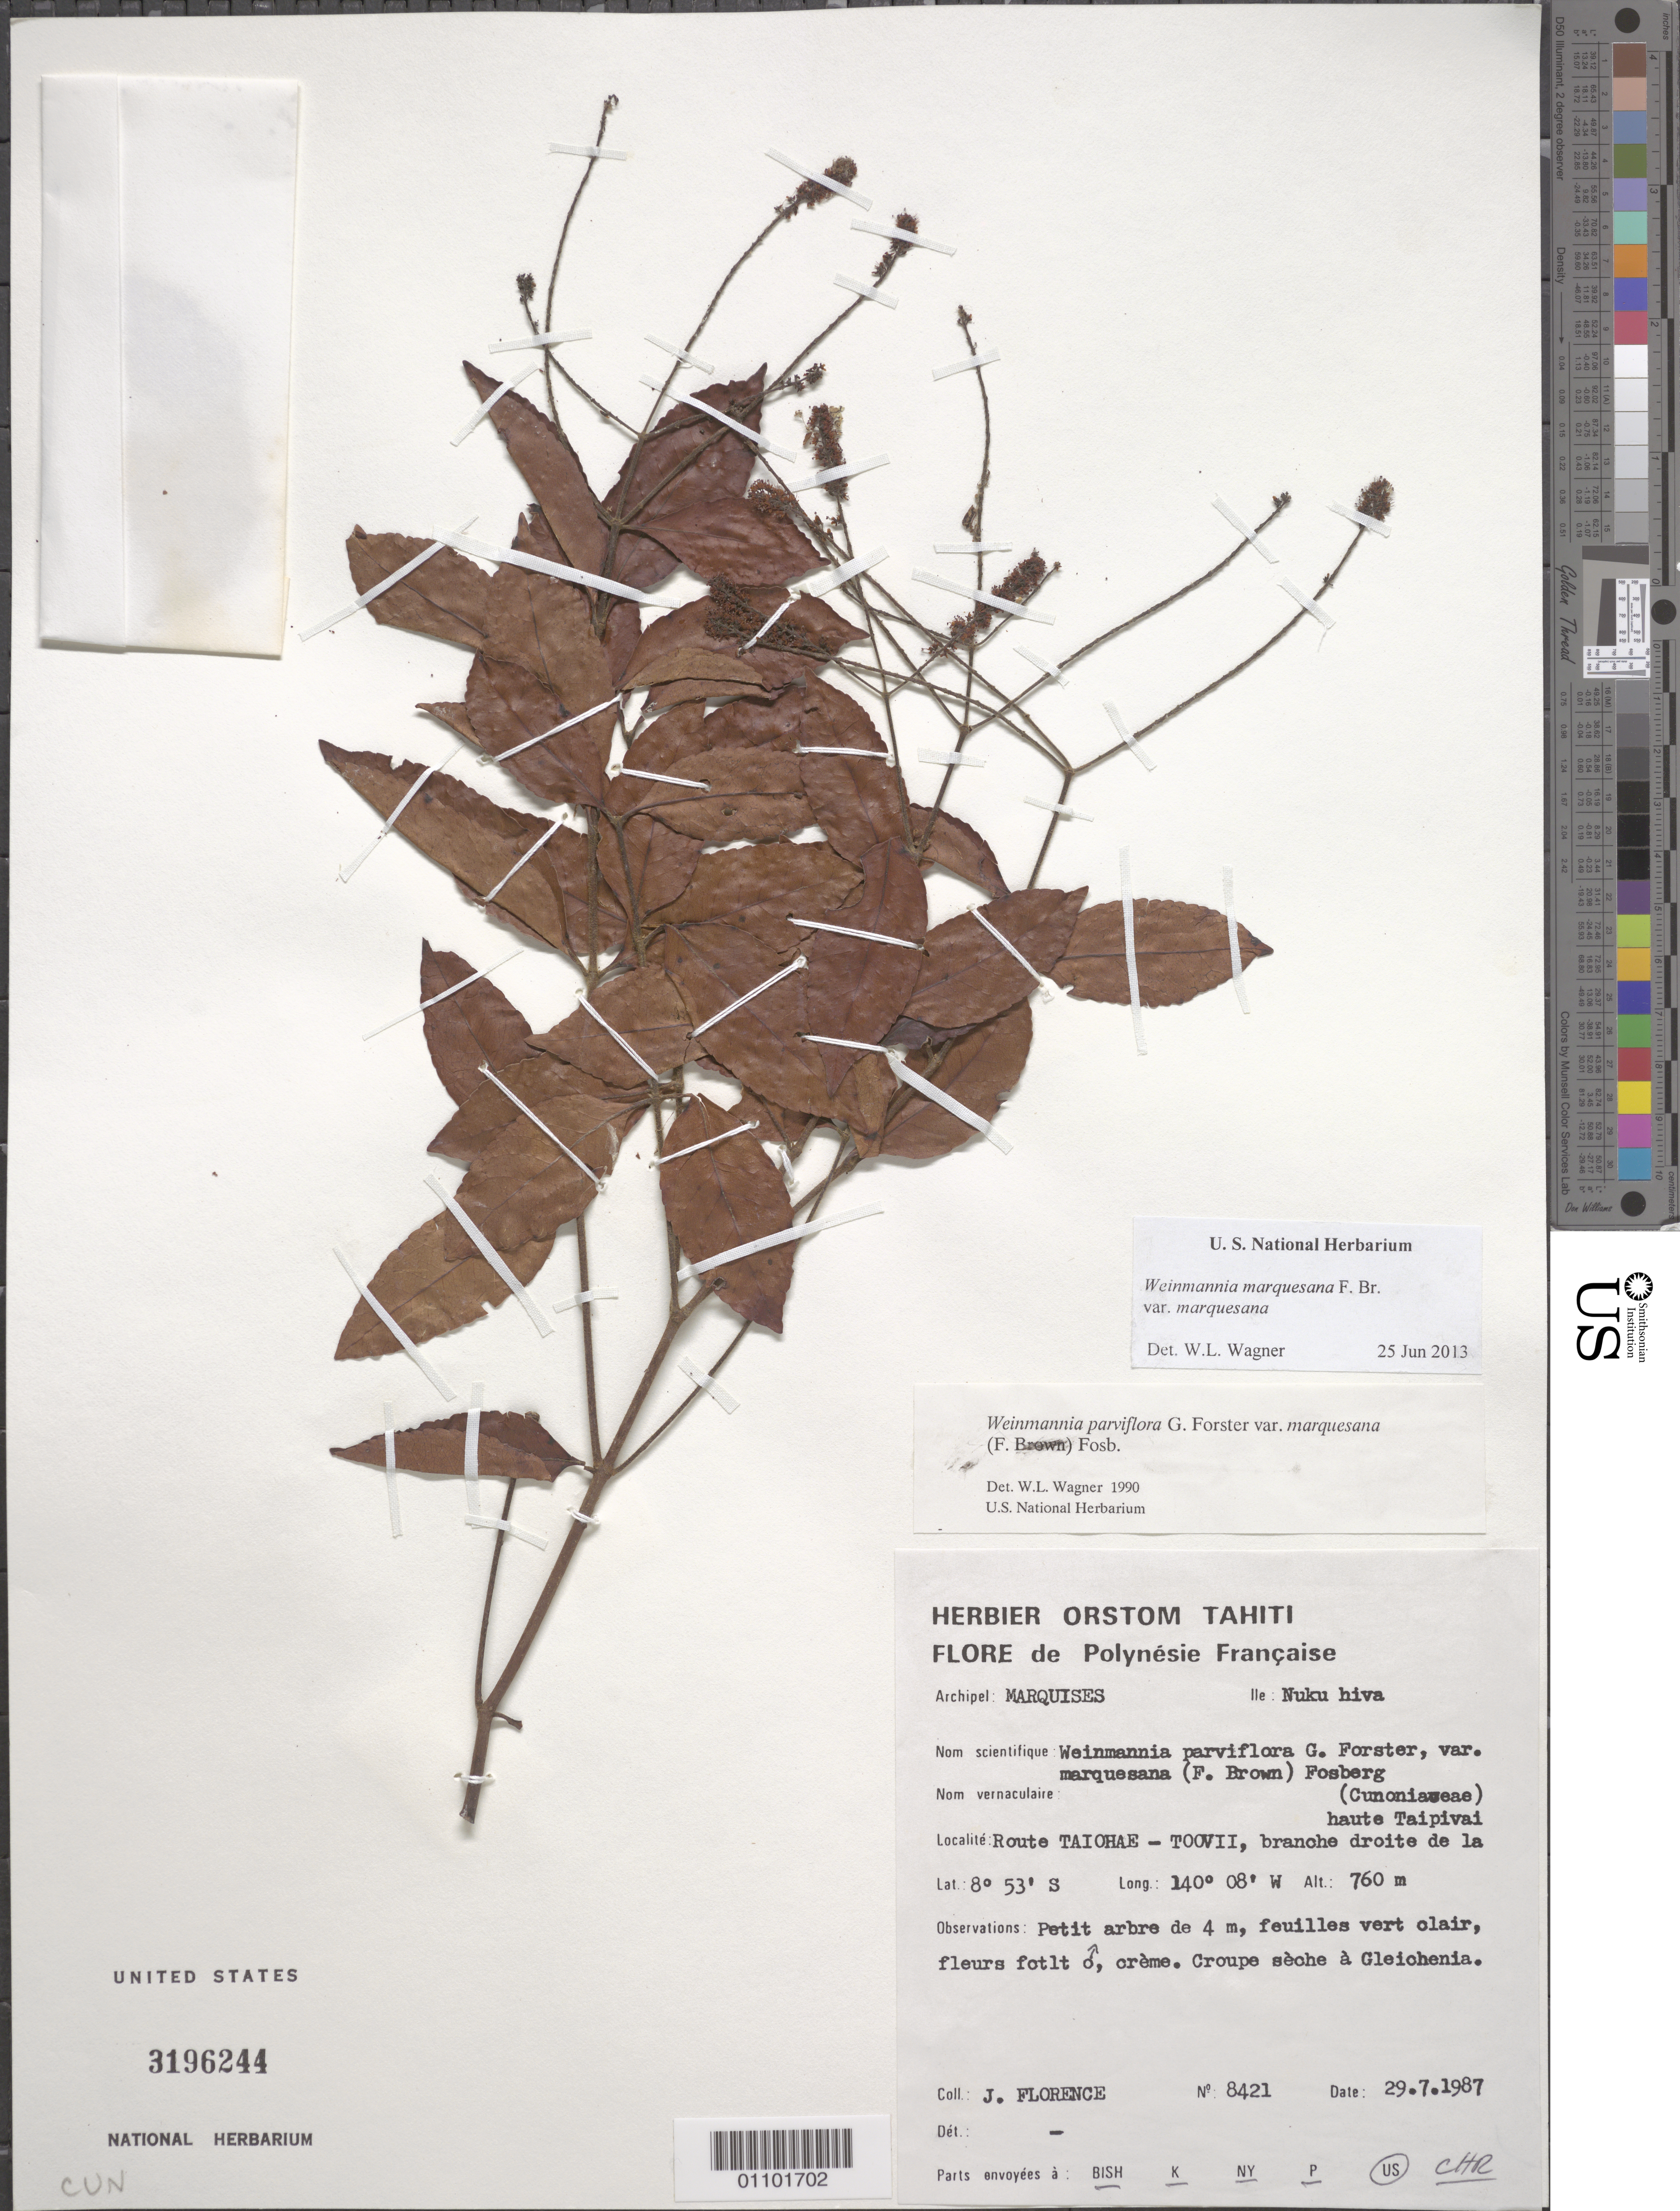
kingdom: Plantae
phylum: Tracheophyta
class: Magnoliopsida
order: Oxalidales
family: Cunoniaceae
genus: Pterophylla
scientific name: Pterophylla marquesana var. marquesana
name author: (F. Br.) Pillon & H.C. Hopkins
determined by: Wagner, W. L., (BOT), Smithsonian Institution - National Museum of Natural History (UNITED STATES)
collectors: J. Florence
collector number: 8421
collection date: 1987-07-29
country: French Polynesia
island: Nuku Hiva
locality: route Taiohae-Toovii, branche droit de la haute Taipivai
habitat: Croupe sèche à Gleichenia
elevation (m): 760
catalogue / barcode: US 3196244